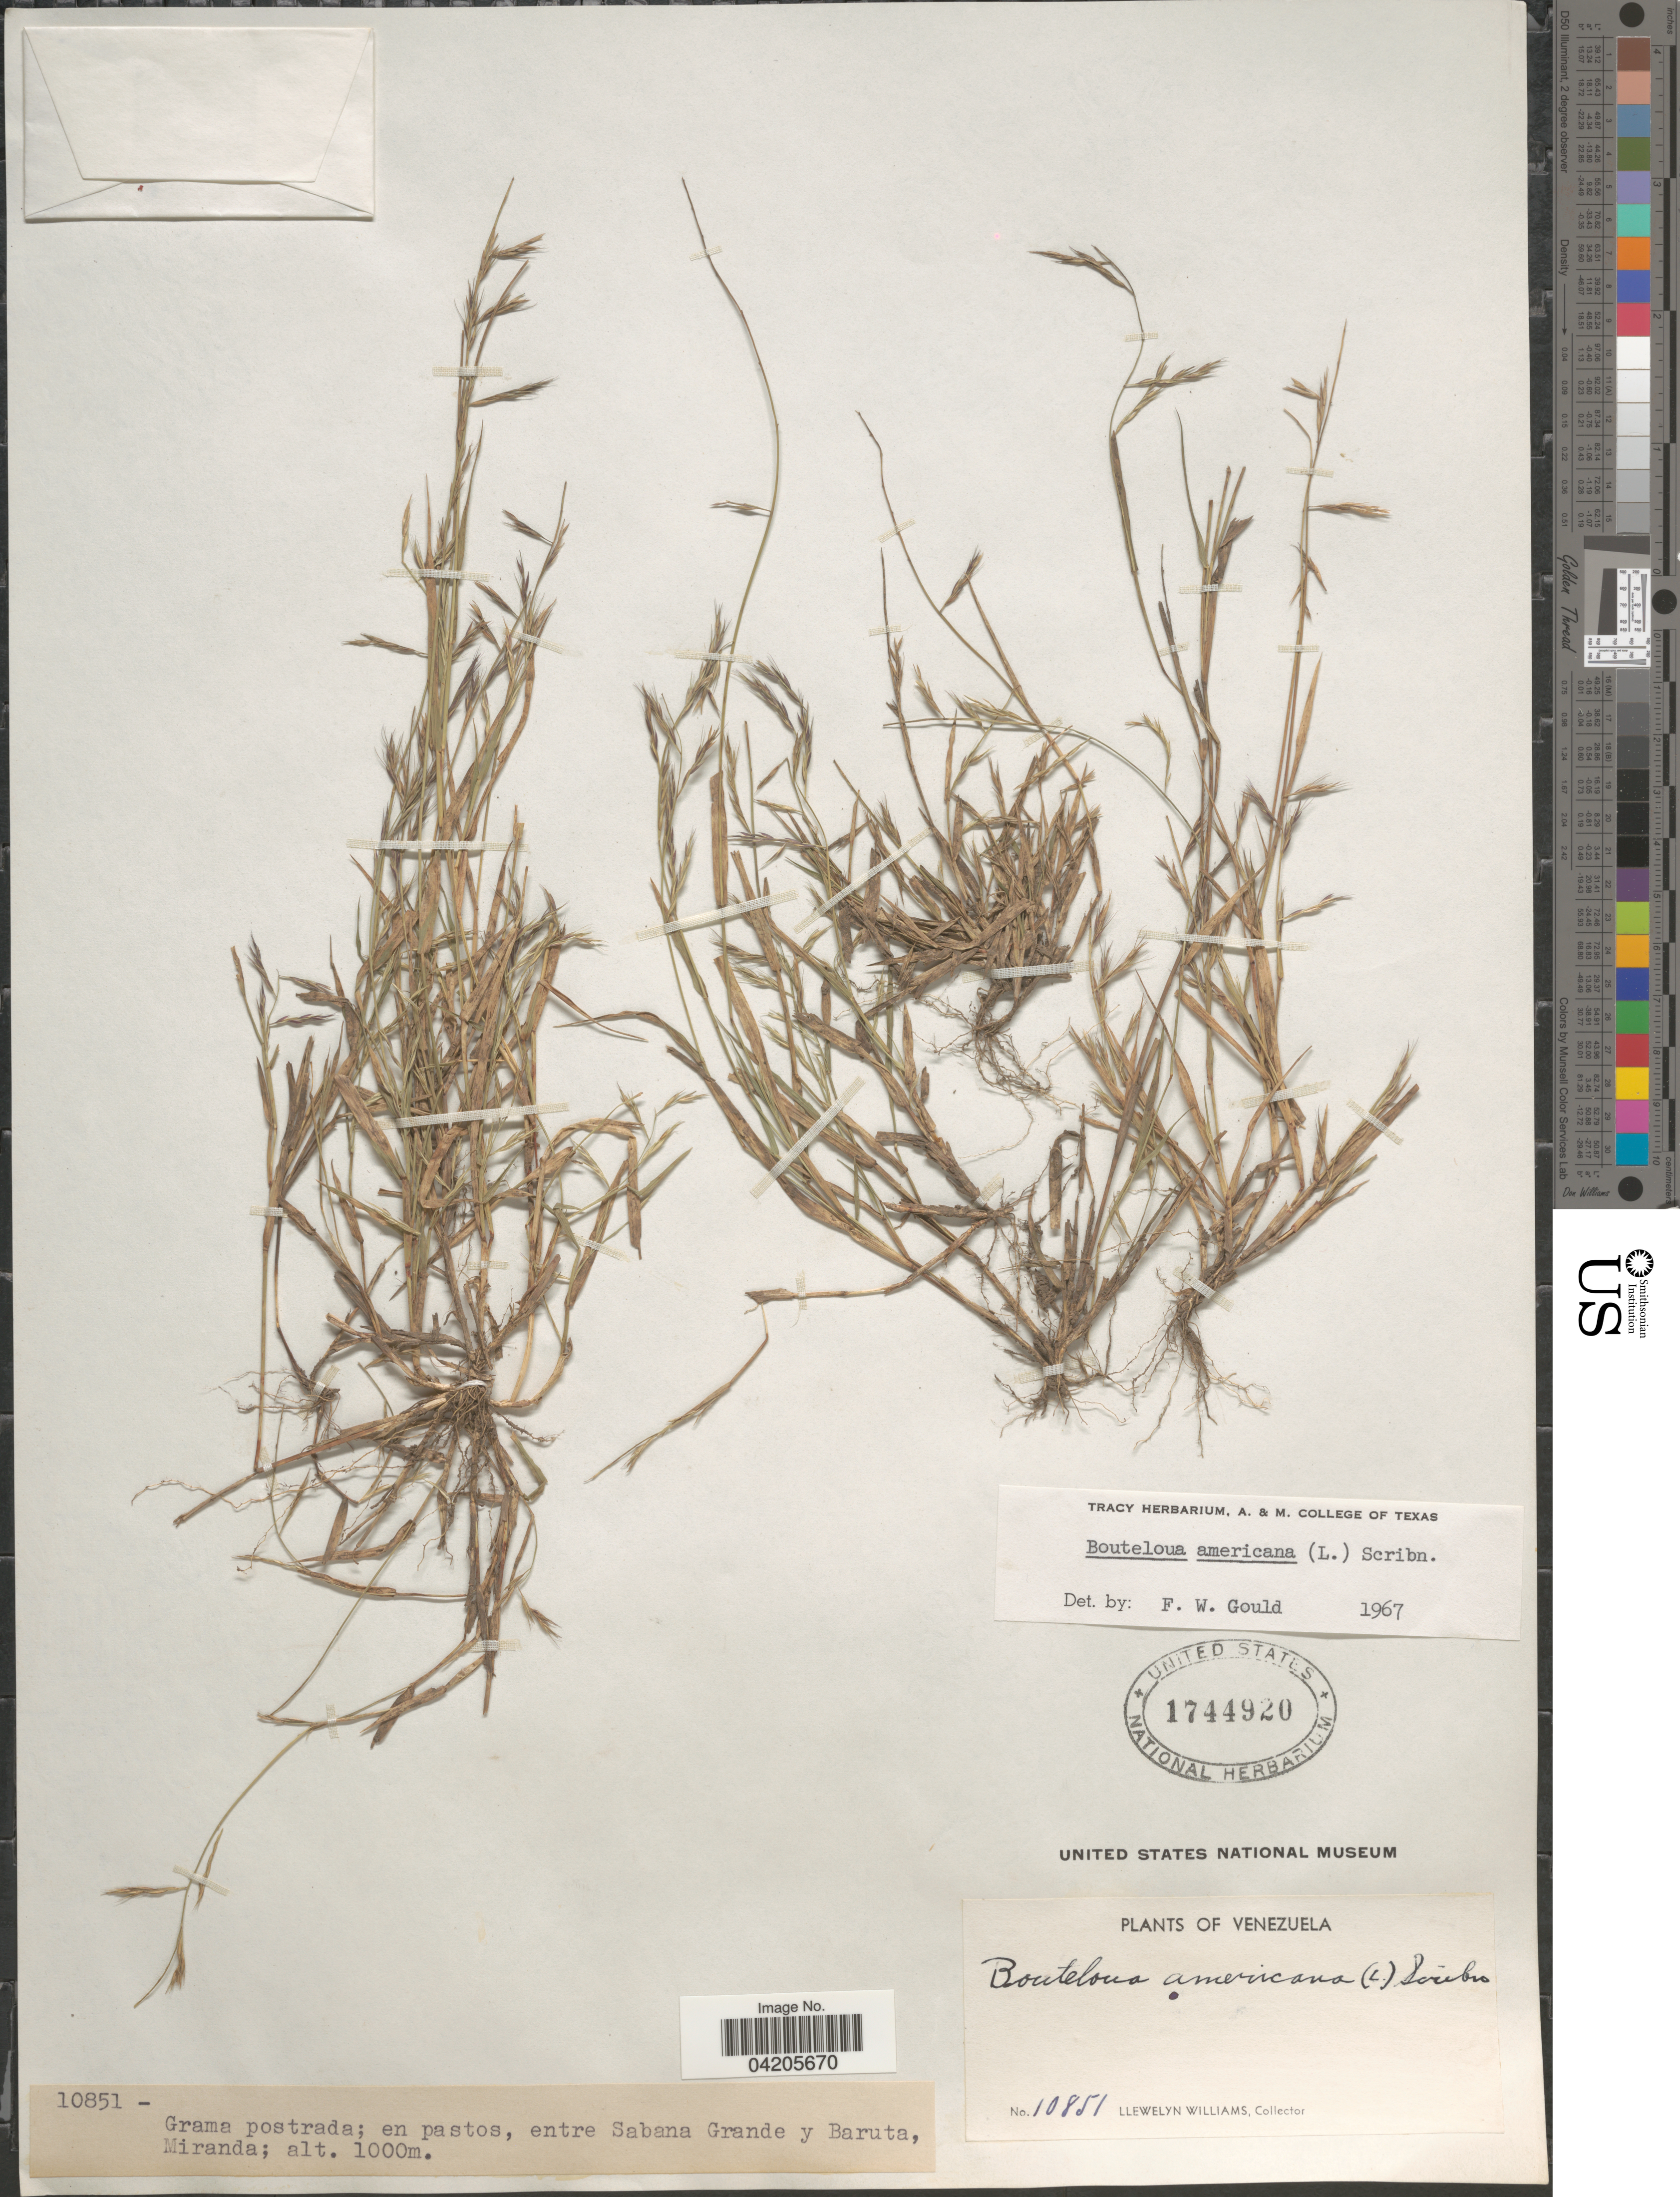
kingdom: Plantae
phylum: Tracheophyta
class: Liliopsida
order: Poales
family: Poaceae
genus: Bouteloua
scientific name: Bouteloua americana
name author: (L.) Scribn.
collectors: Ll. Williams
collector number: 10851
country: Venezuela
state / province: Miranda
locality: Grama postrada; en pastos, entre Sabana Grande y Baruta.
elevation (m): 1000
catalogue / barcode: US 1744920